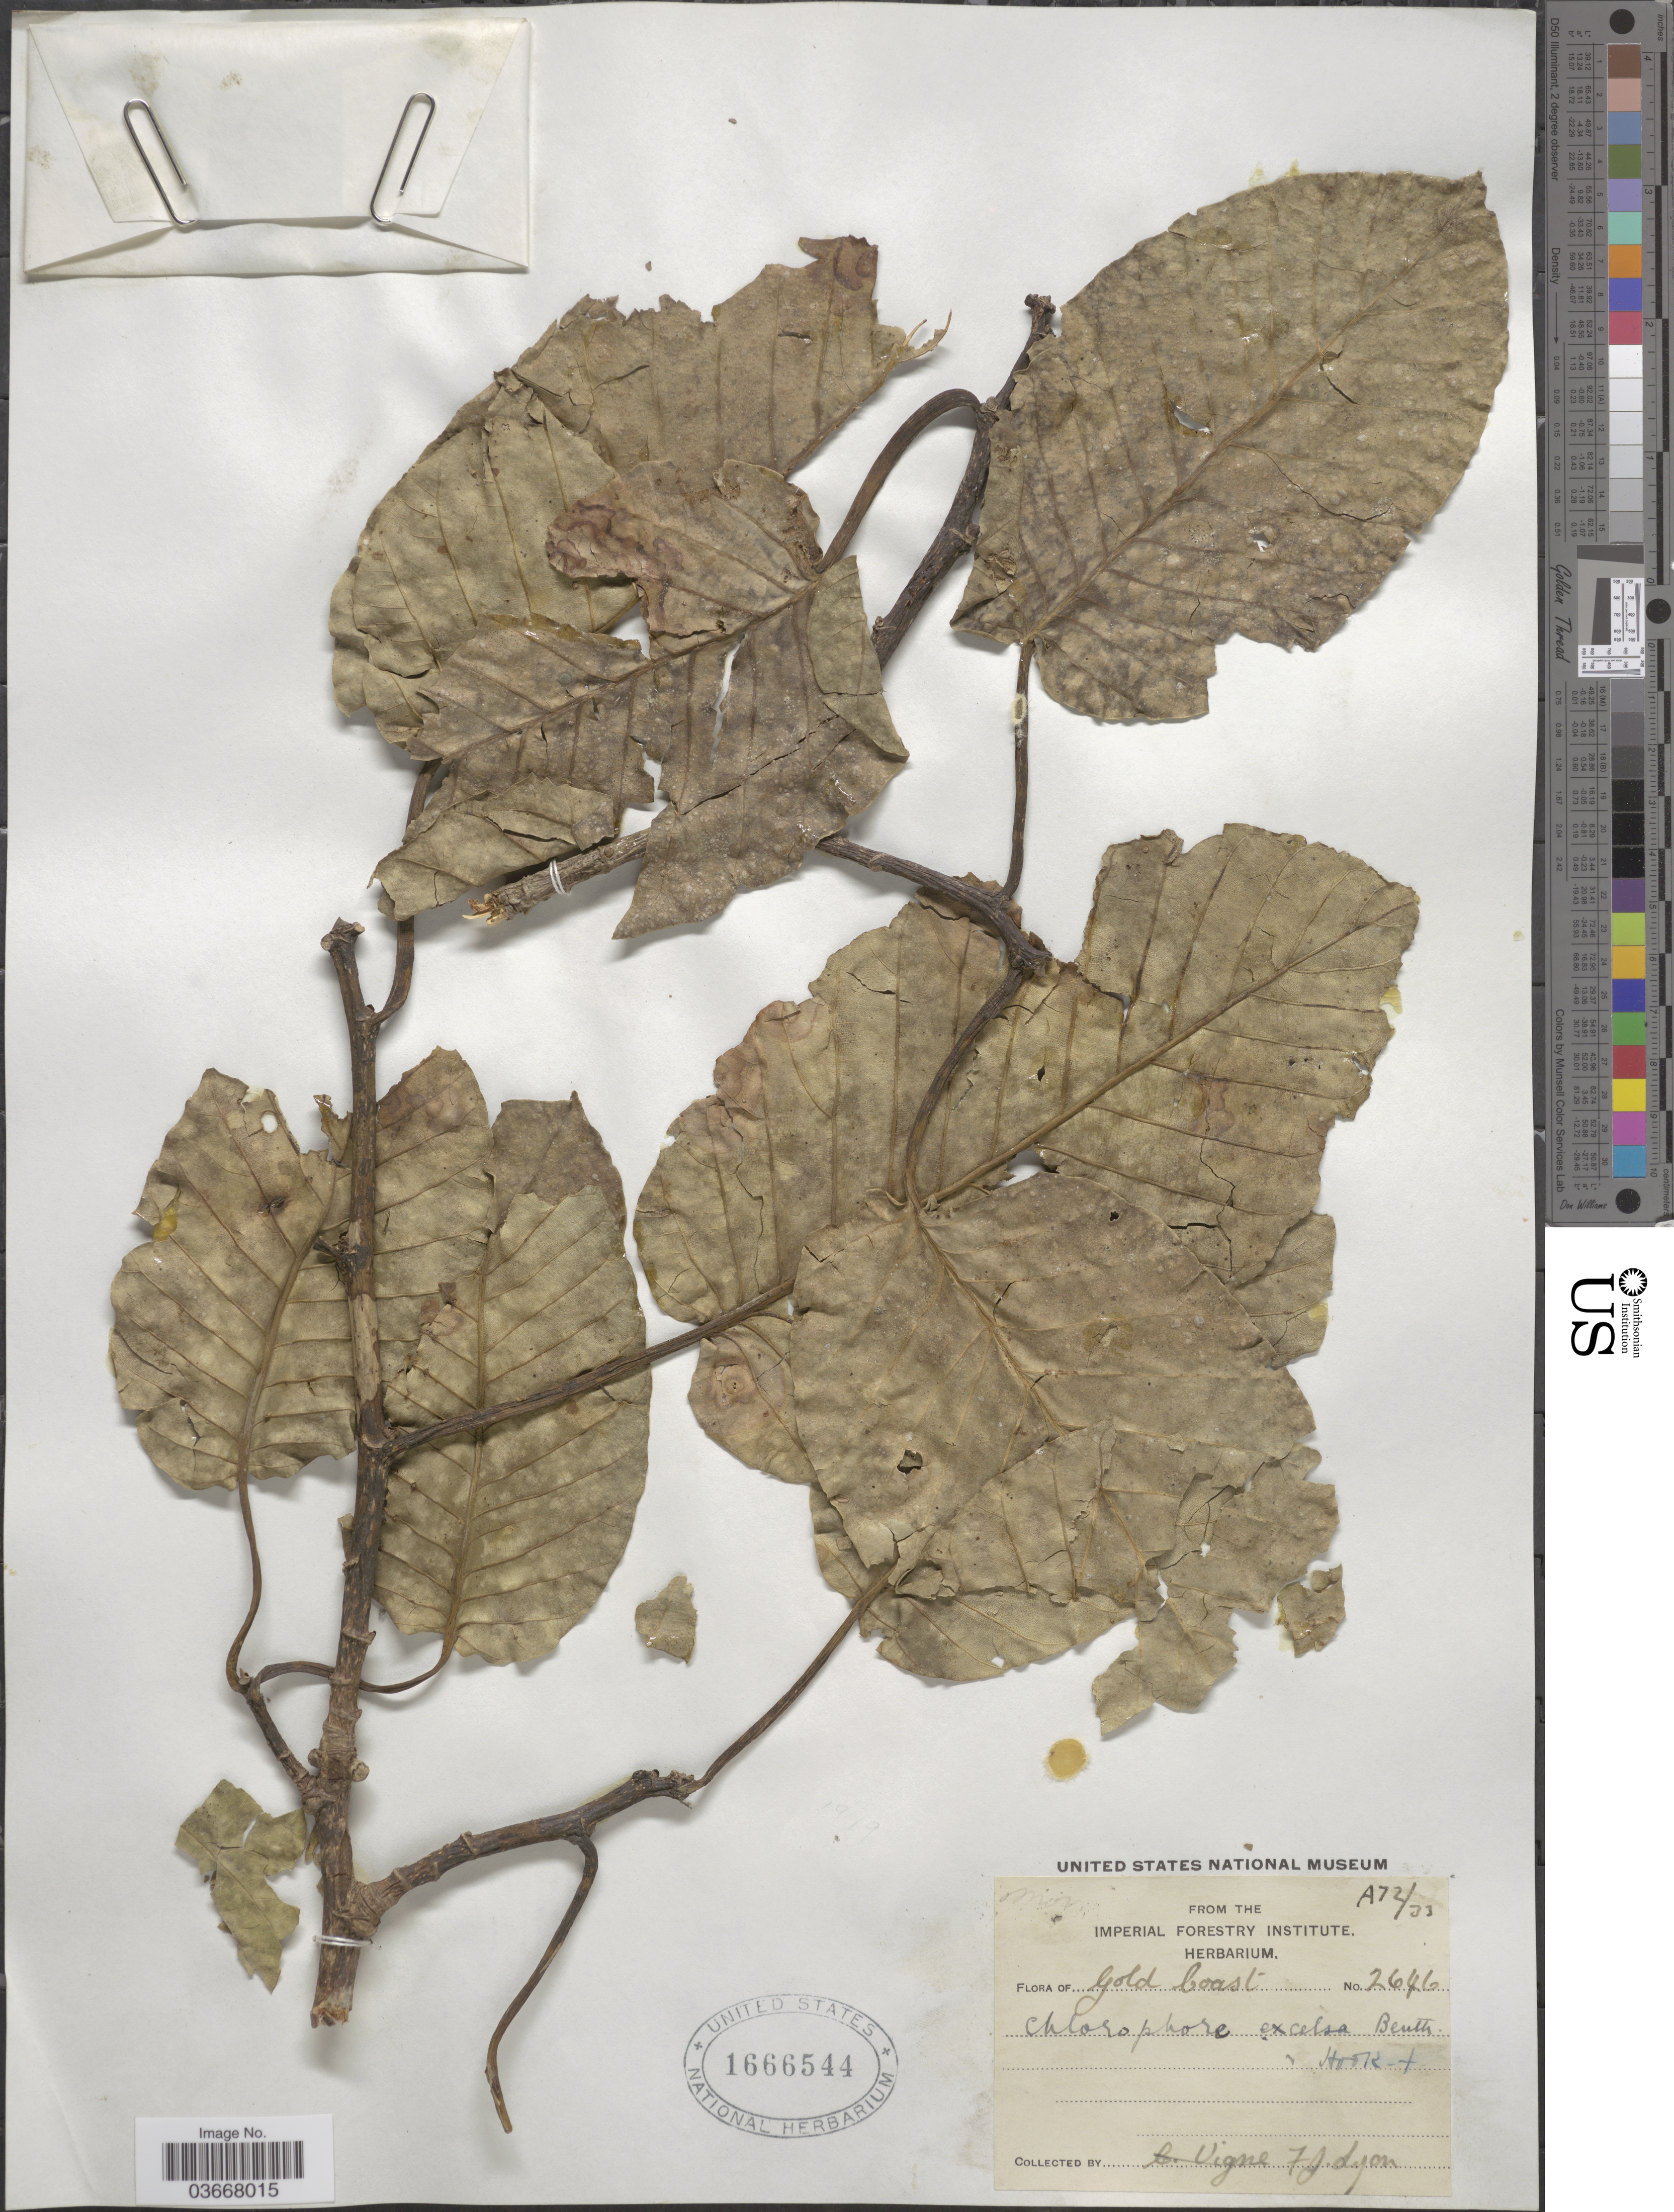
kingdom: Plantae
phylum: Tracheophyta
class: Magnoliopsida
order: Rosales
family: Moraceae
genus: Milicia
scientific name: Milicia excelsa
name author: (Welw.) C.C. Berg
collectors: F. Lyon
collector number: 2646/A72/33?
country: Ghana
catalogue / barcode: US 1666544